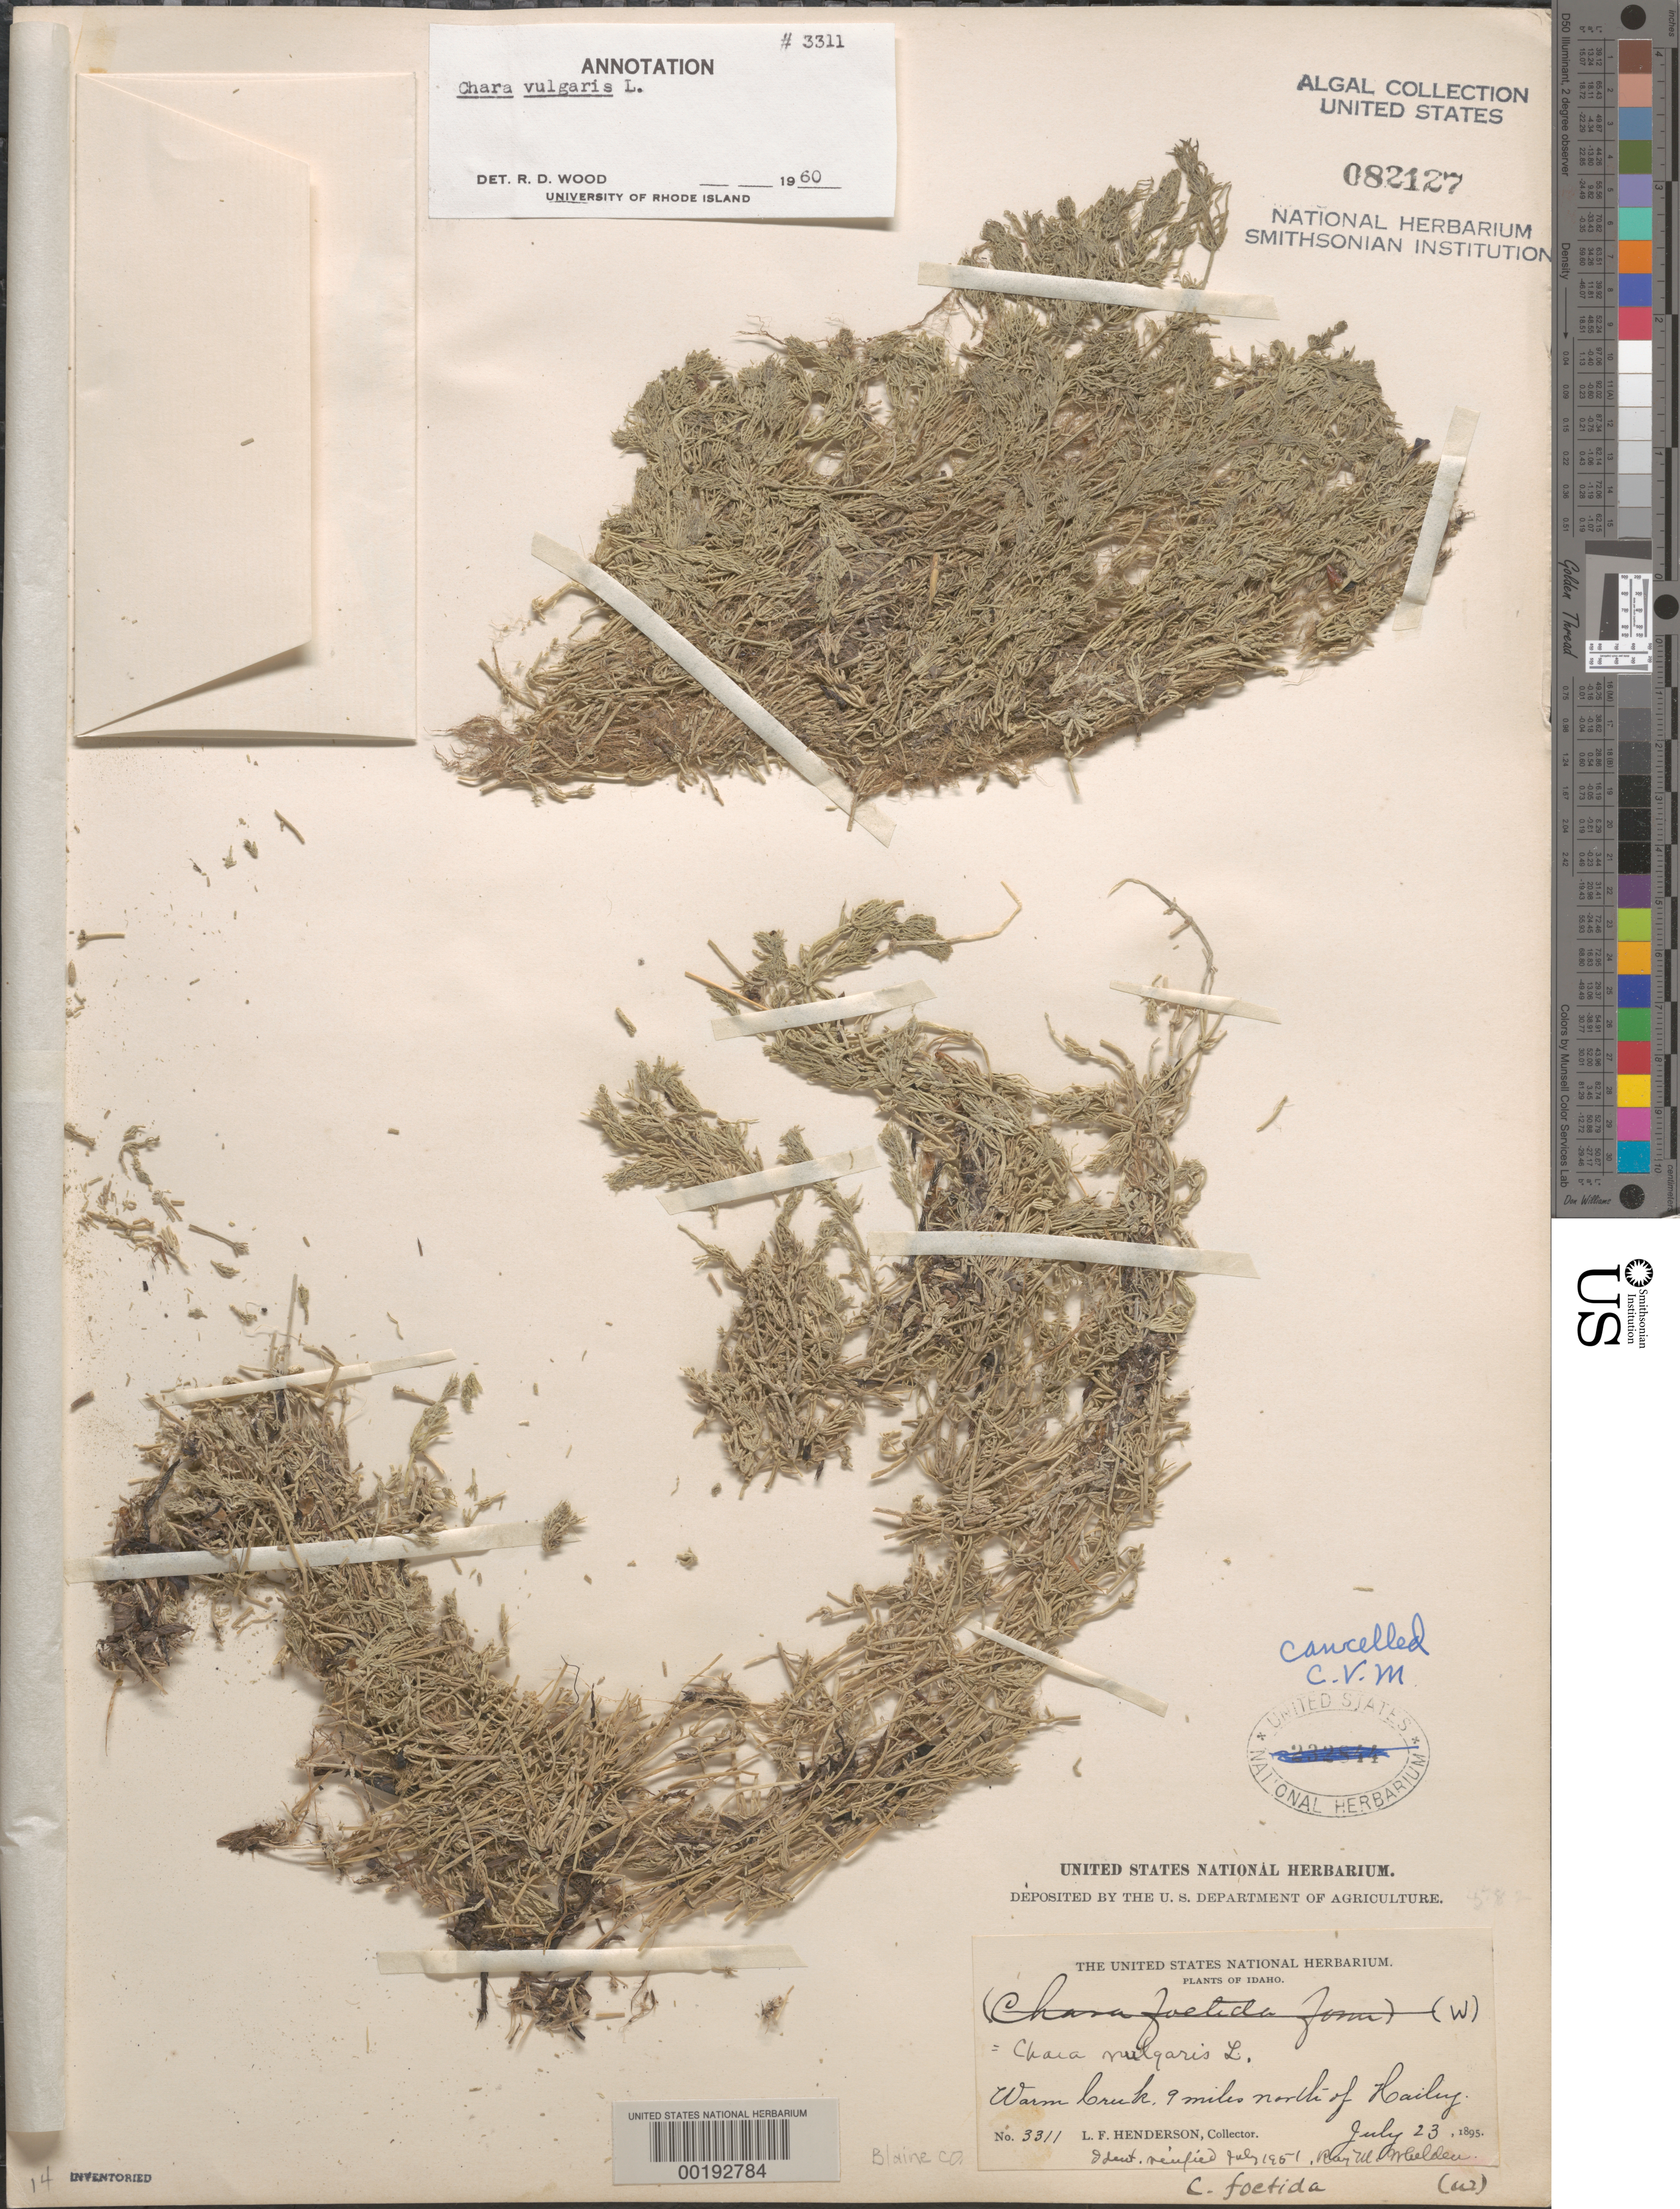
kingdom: Plantae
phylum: Charophyta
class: Charophyceae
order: Charales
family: Characeae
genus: Chara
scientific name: Chara vulgaris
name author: L.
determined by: Wood, R. D.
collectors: L. F. Henderson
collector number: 3311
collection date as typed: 23 Jul 1895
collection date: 1895-07-23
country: United States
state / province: Idaho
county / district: Blaine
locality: Warm Creek, 9 miles north of Hailey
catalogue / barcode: US 82127